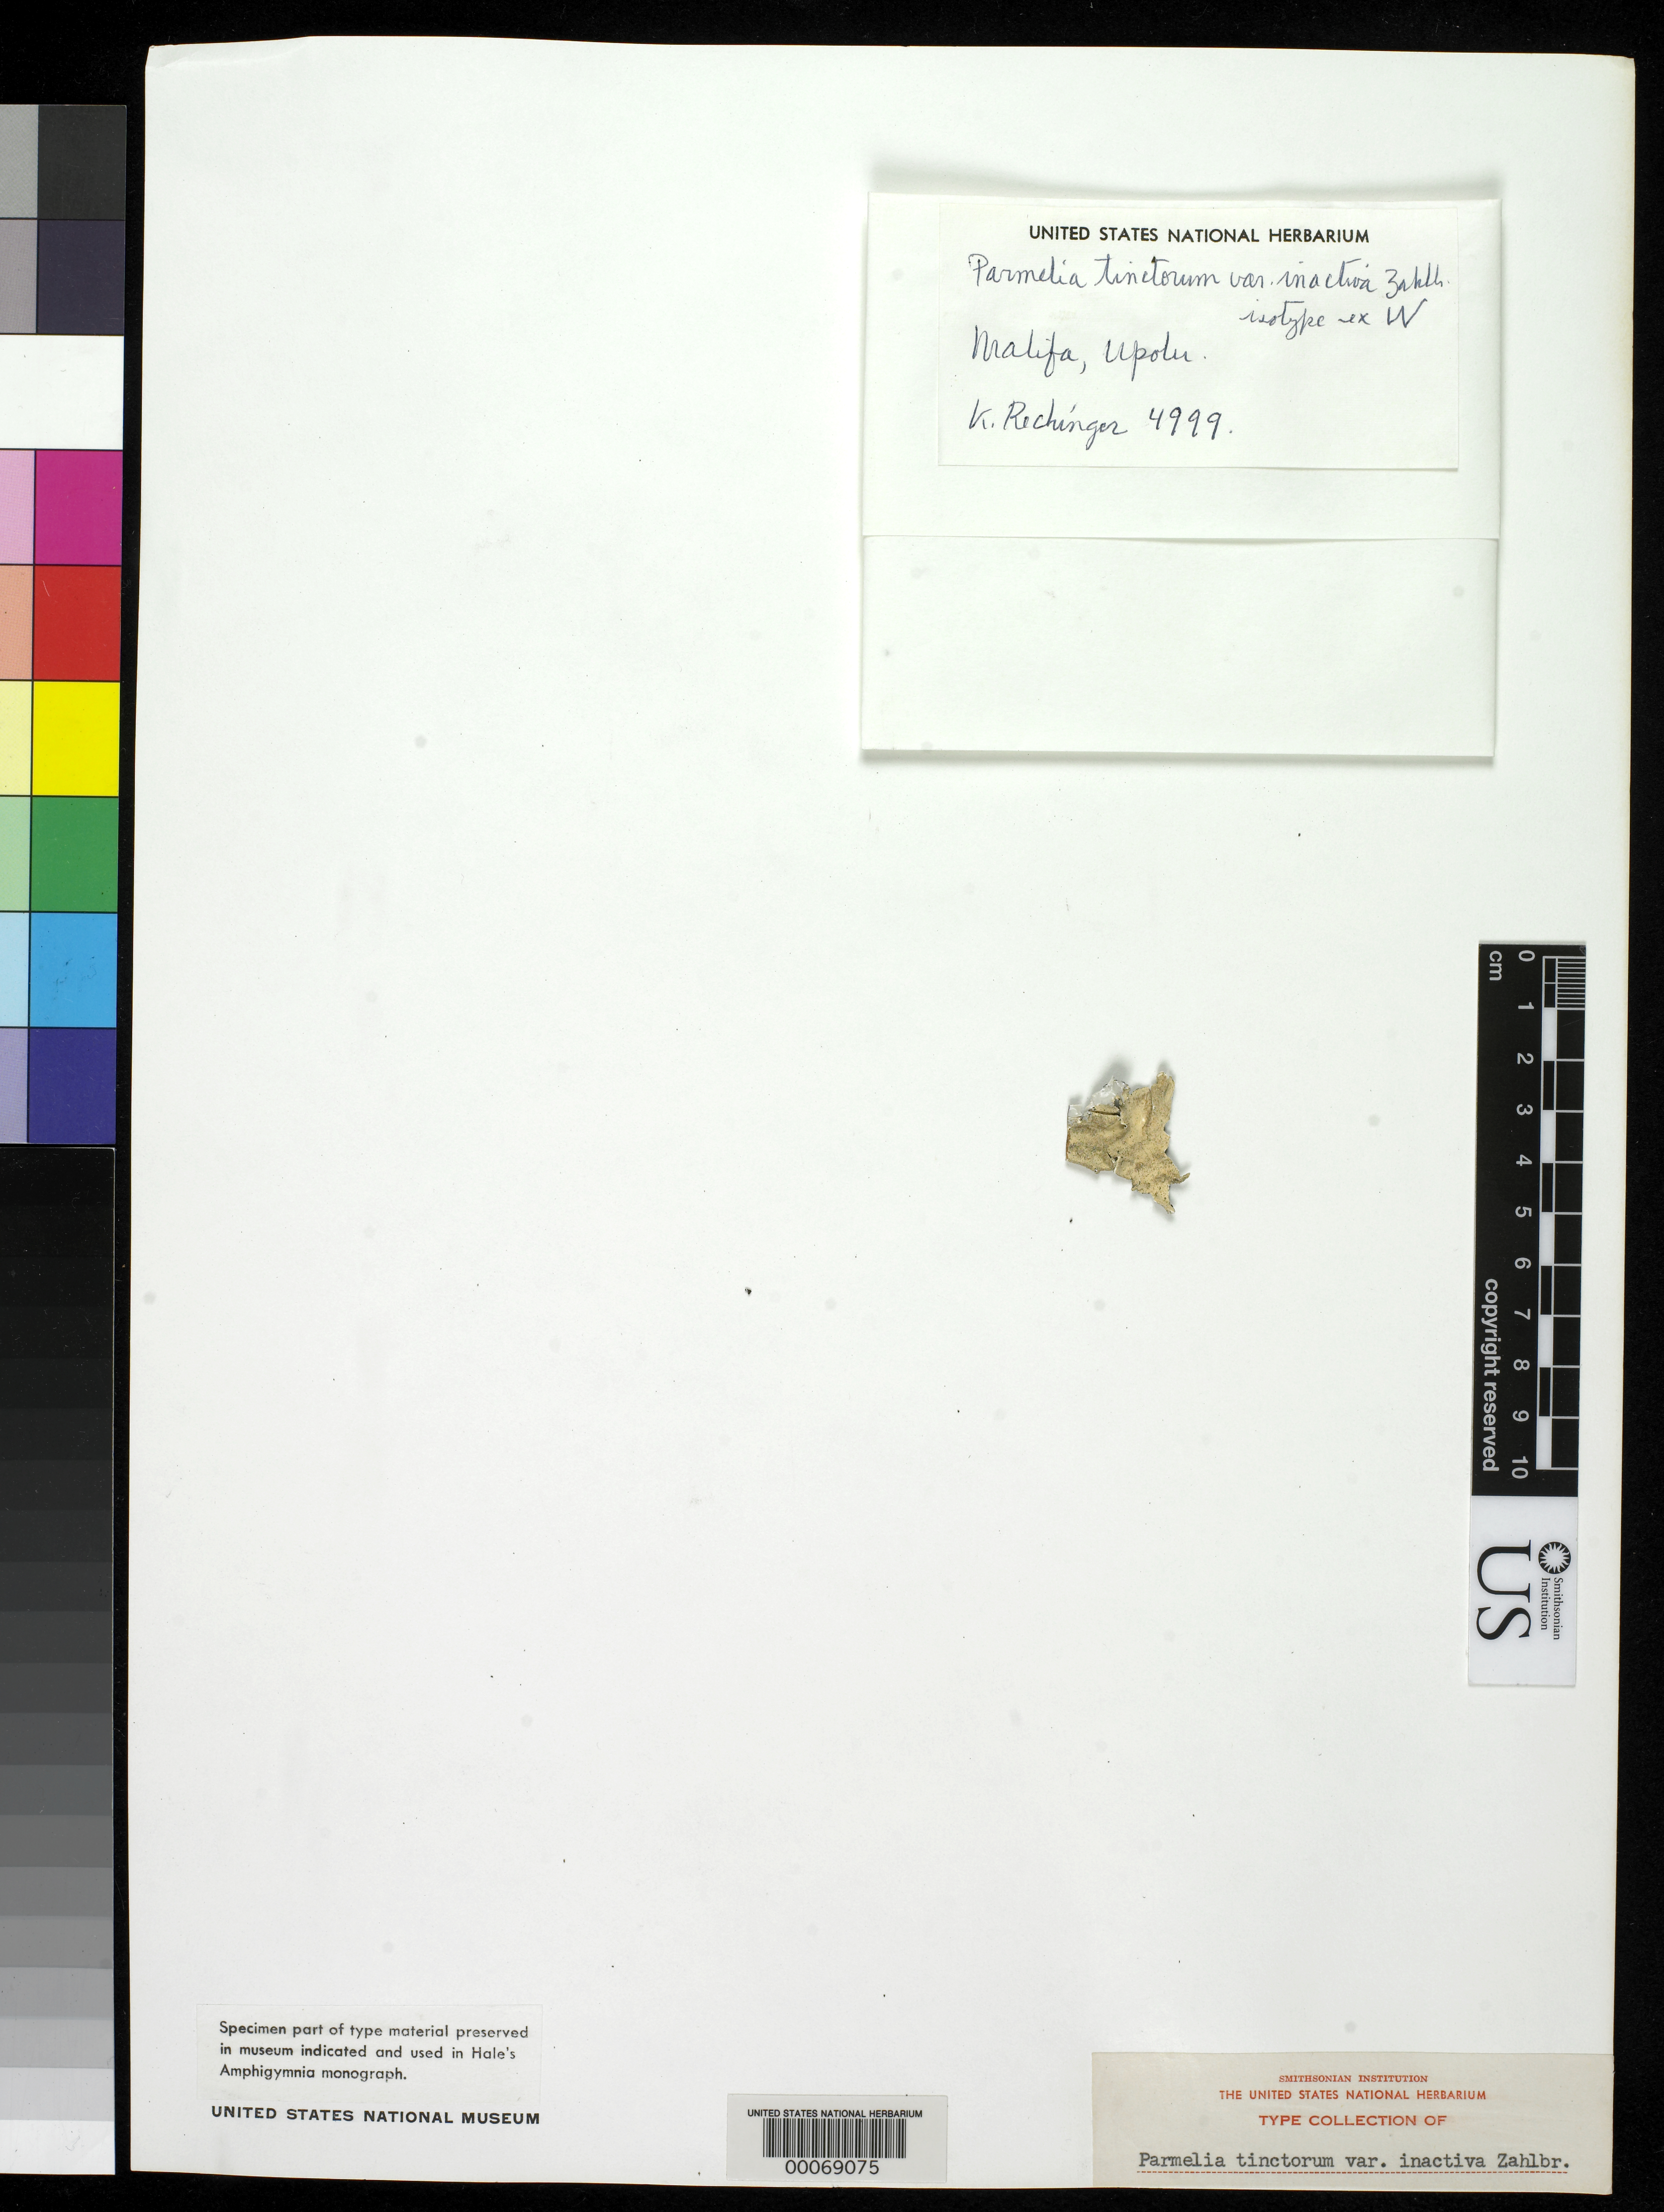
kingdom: Fungi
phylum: Ascomycota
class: Lecanoromycetes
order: Lecanorales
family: Parmeliaceae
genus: Parmelia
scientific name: Parmelia tinctorum var. inactiva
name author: Zahlbr.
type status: Isolectotype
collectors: K. H. Rechinger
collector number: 4999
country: Samoa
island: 'Upolu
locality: Malifa, Upolu.